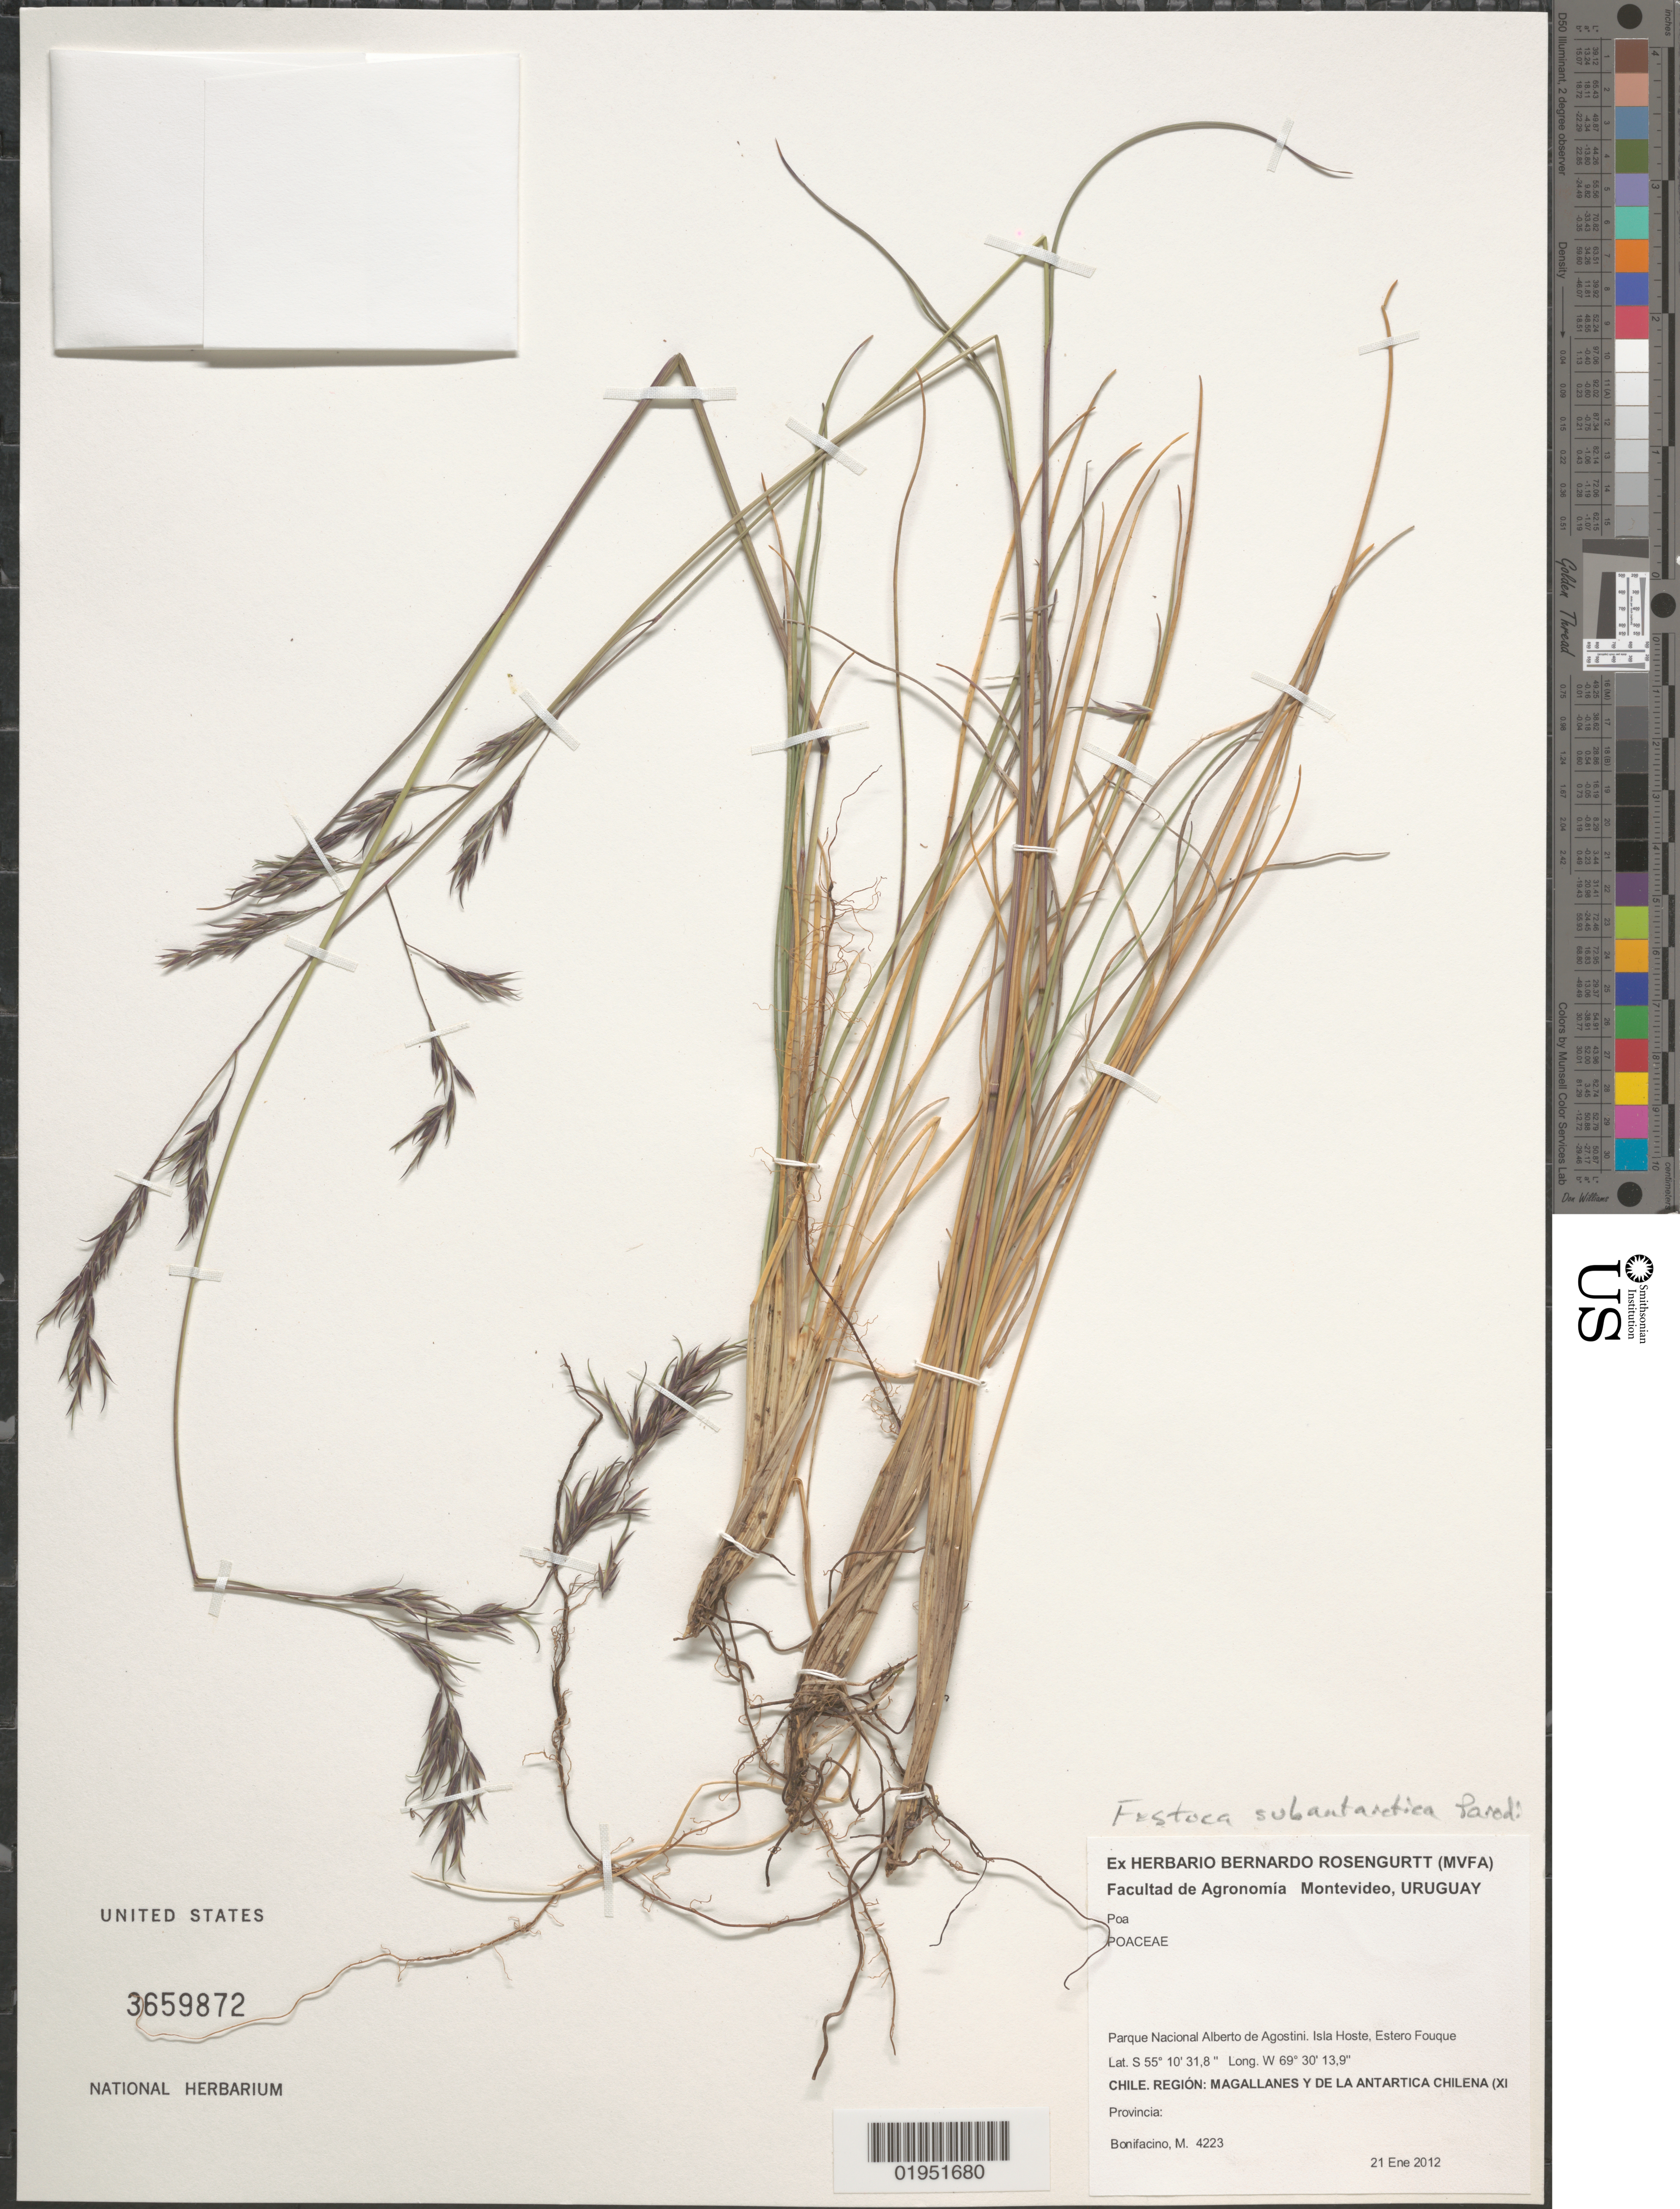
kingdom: Plantae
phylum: Tracheophyta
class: Liliopsida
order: Poales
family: Poaceae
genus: Festuca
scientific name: Festuca subantarctica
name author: Parodi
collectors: M. Bonifacino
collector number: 4223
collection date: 2012-01-21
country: Chile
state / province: Magallanes y de la Antártica Chilena (XII)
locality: Parque Nacional Alberto de Agostini, Isla Hoeste, Estero Fouque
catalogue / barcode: US 3659872